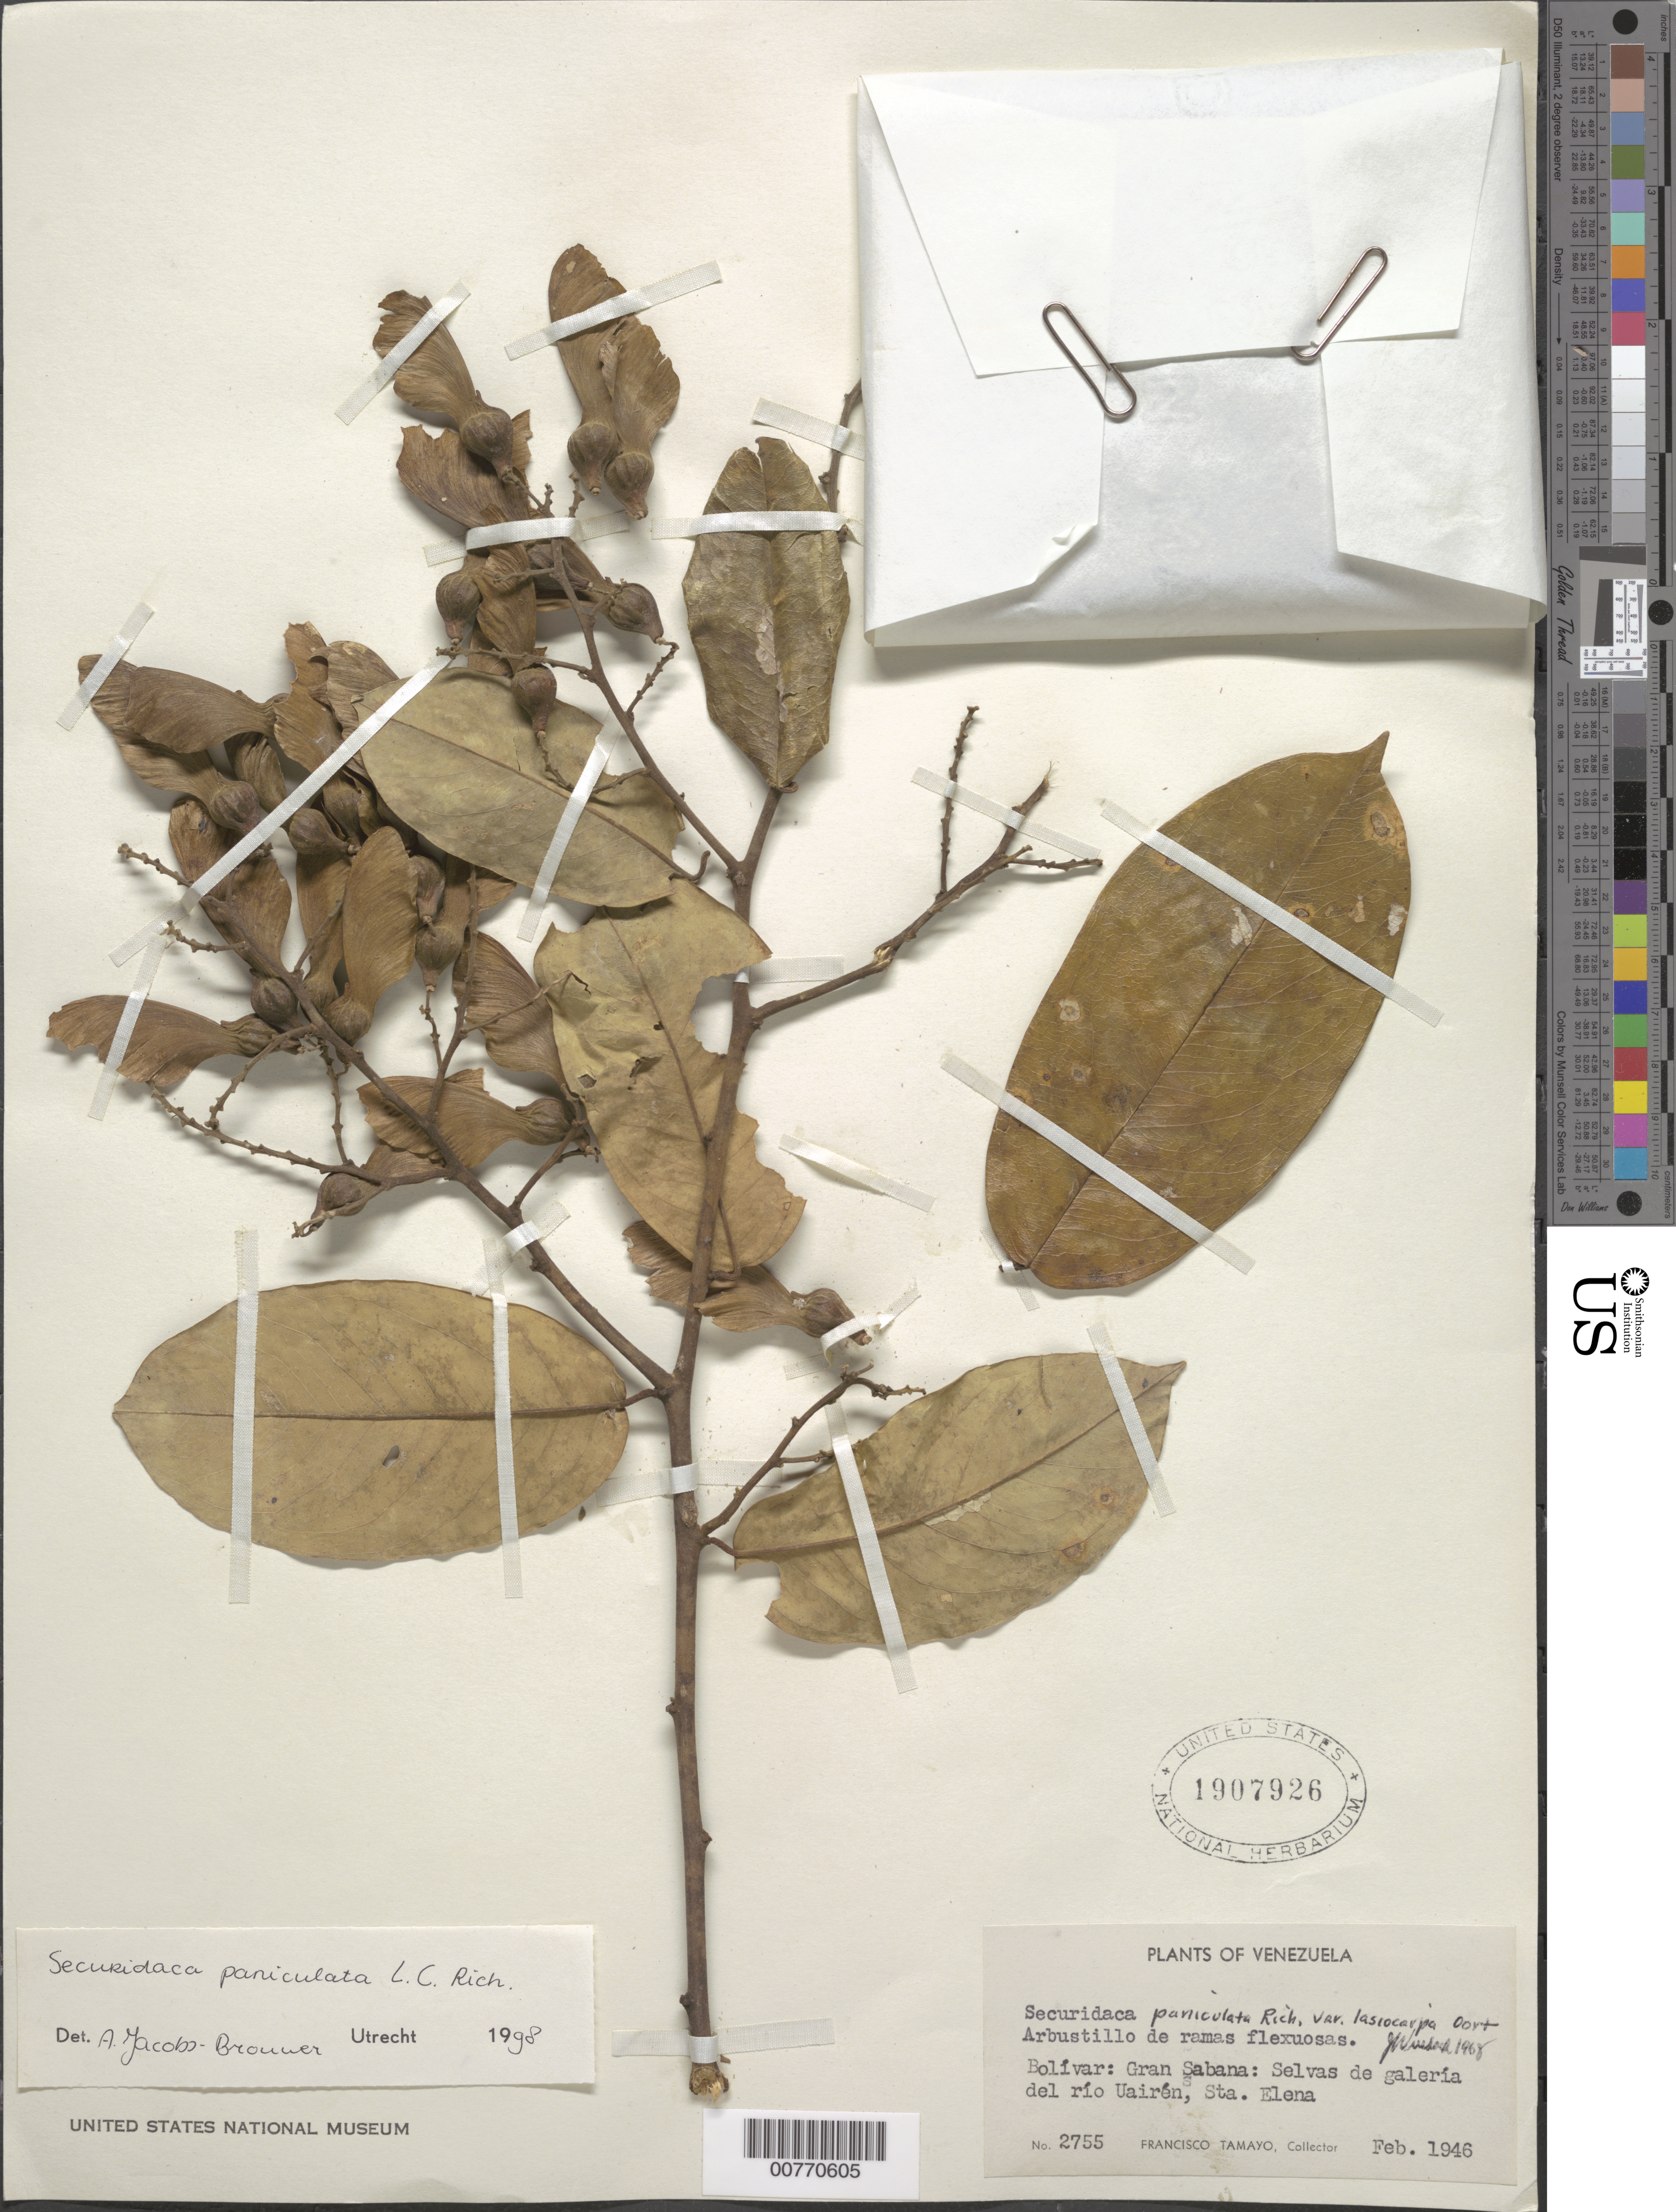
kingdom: Plantae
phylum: Tracheophyta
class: Magnoliopsida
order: Fabales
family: Polygalaceae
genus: Securidaca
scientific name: Securidaca paniculata var. lasiocarpa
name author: Oort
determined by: Wurdack, John J., (US), US (UNITED STATES)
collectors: F. Tamayo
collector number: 2755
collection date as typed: Feb-46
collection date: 1946-02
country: Venezuela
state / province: Bolívar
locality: Gran Sabana, Sta. Elena, Río Uairén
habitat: Gallery forest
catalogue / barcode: US 1907926